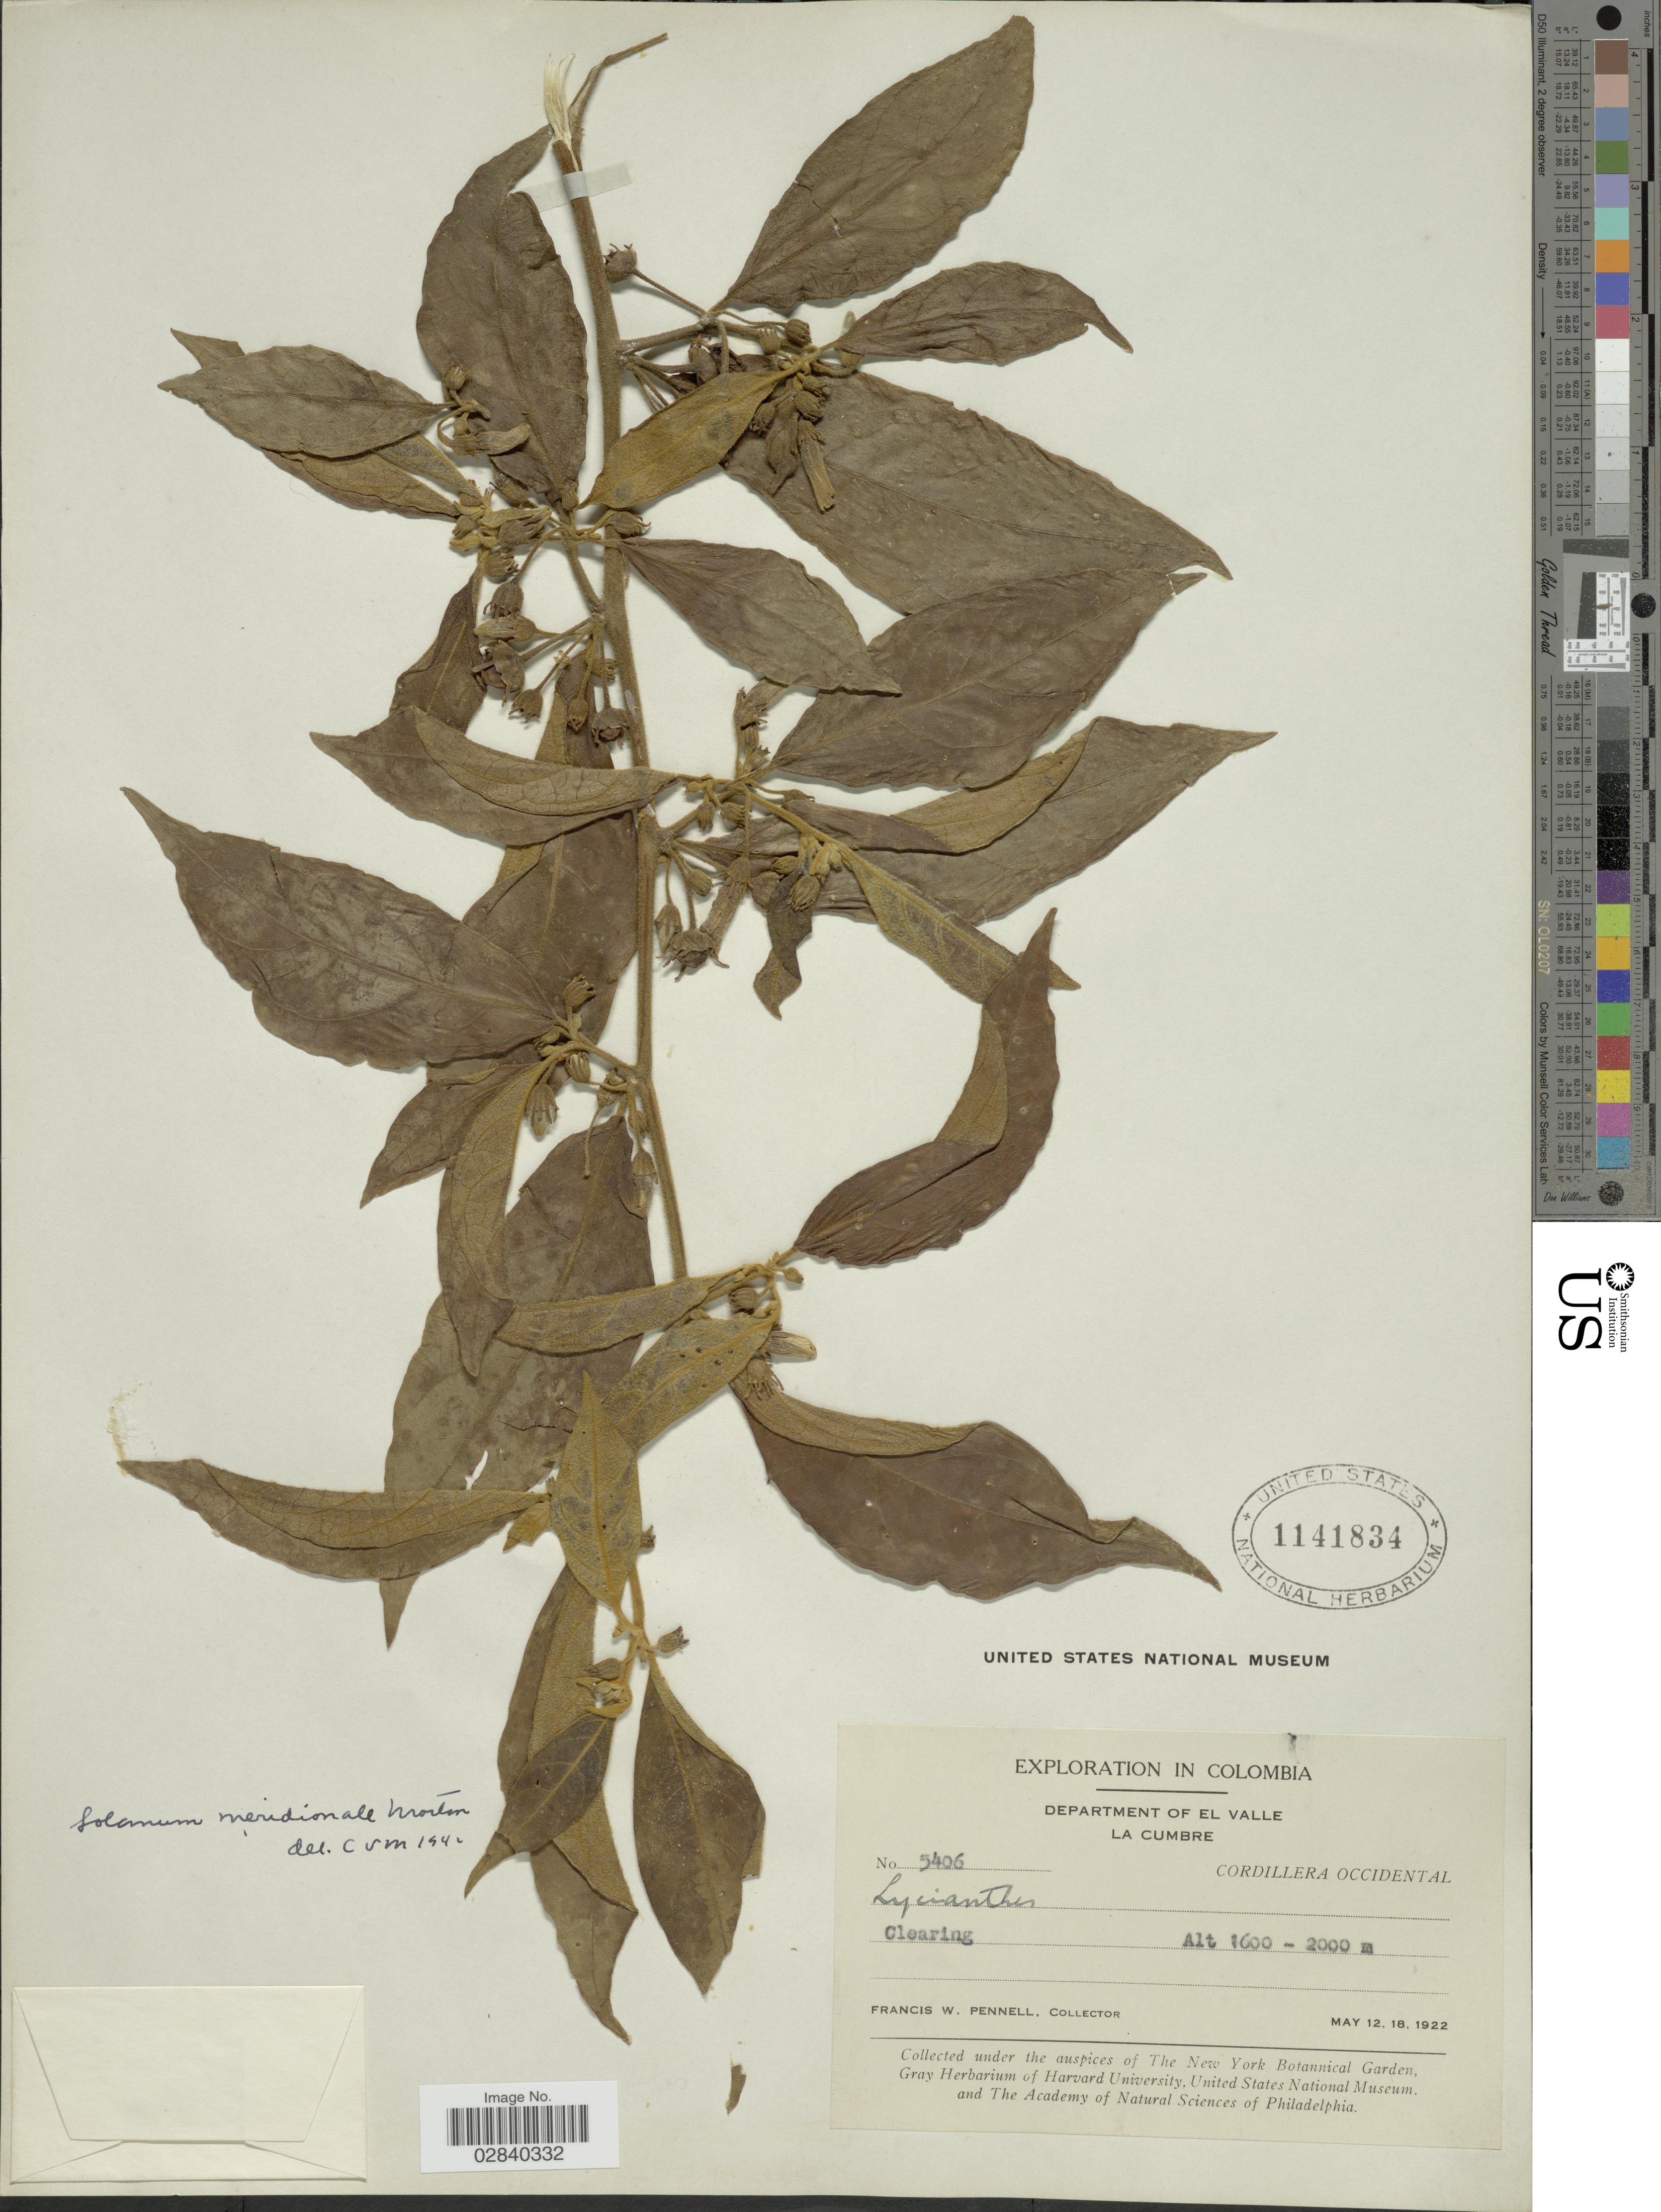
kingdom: Plantae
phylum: Tracheophyta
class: Magnoliopsida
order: Solanales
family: Solanaceae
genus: Lycianthes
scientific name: Lycianthes columbiana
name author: Bitter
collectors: F. W. Pennell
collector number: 5406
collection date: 1922-05-12/1922-05-18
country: Colombia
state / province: Valle del Cauca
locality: Department of El Valle. La Cumbre, Cordillera Occidental.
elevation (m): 1600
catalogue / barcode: US 1141834